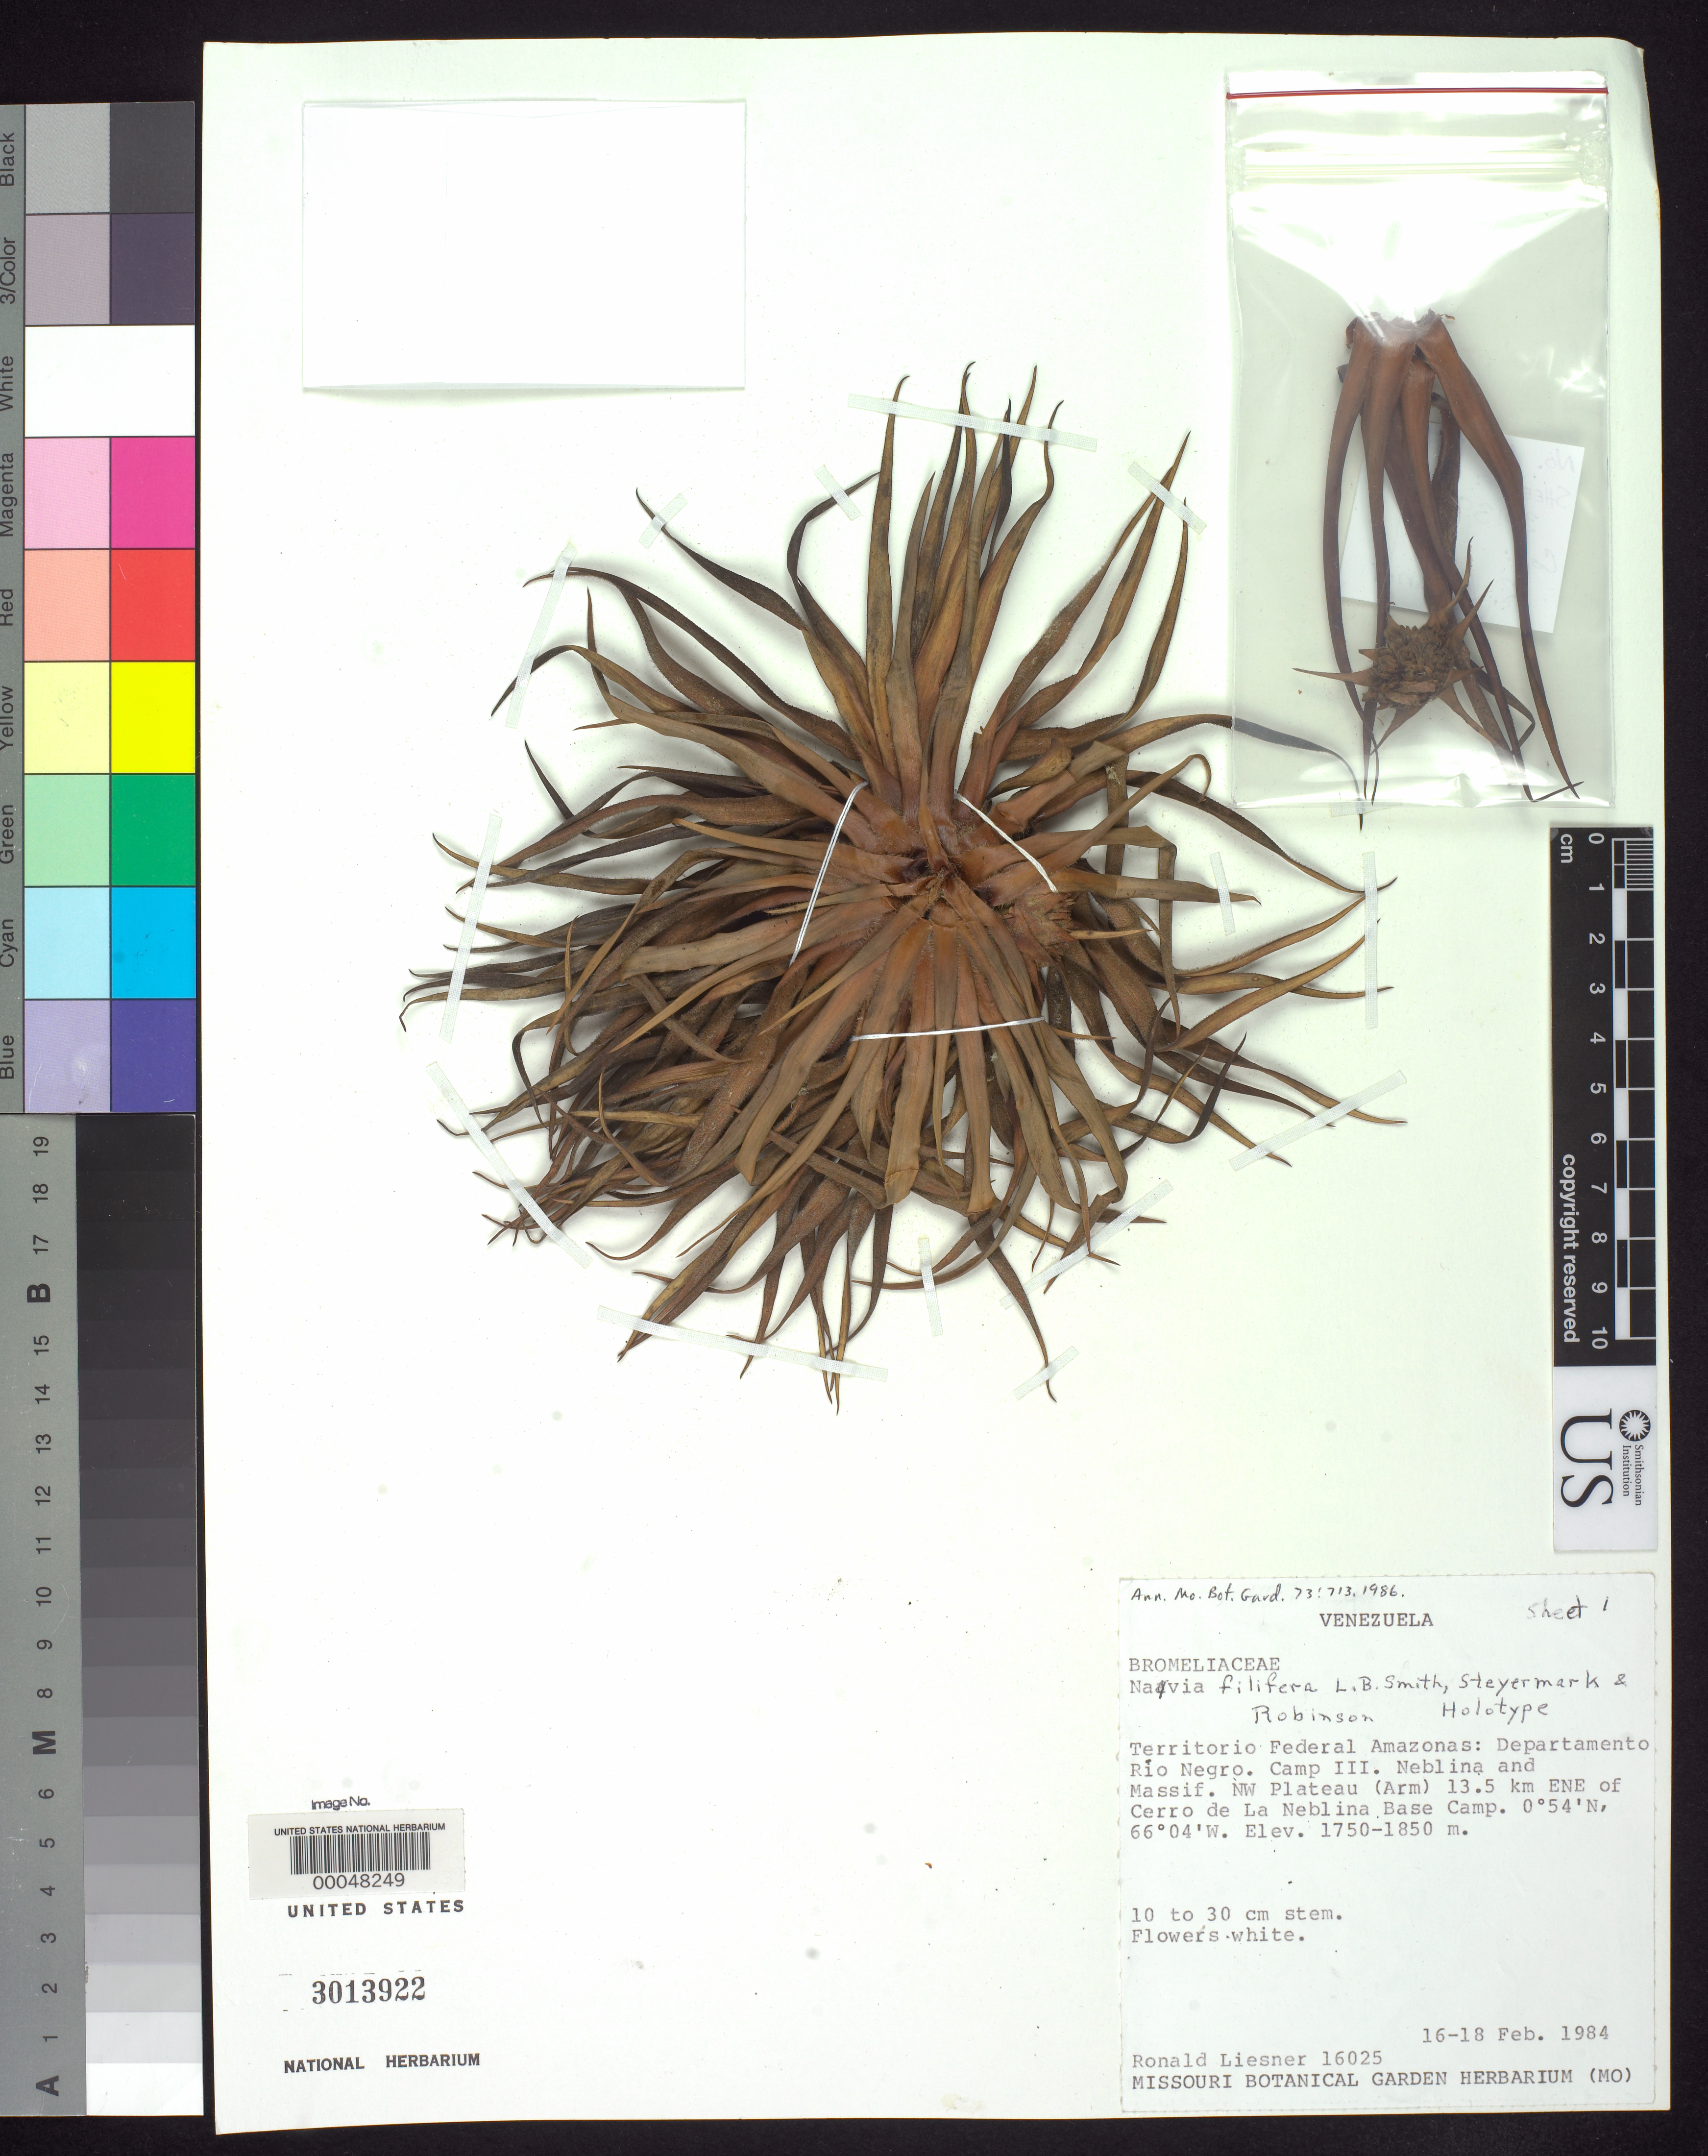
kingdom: Plantae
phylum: Tracheophyta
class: Liliopsida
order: Poales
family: Bromeliaceae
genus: Navia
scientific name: Navia filifera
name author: L.B. Sm. et al.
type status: Holotype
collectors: R. L. Liesner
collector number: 16025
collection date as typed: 16 Feb 1984 to 18 Feb 1984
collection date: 1984-02-16/1984-02-18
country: Venezuela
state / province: Amazonas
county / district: Rio Negro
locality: Camp III Neblina and Massif, NW plateau 13.5 km ENE of Cerro de La Neblina base camp.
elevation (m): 1750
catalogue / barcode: US 3013922